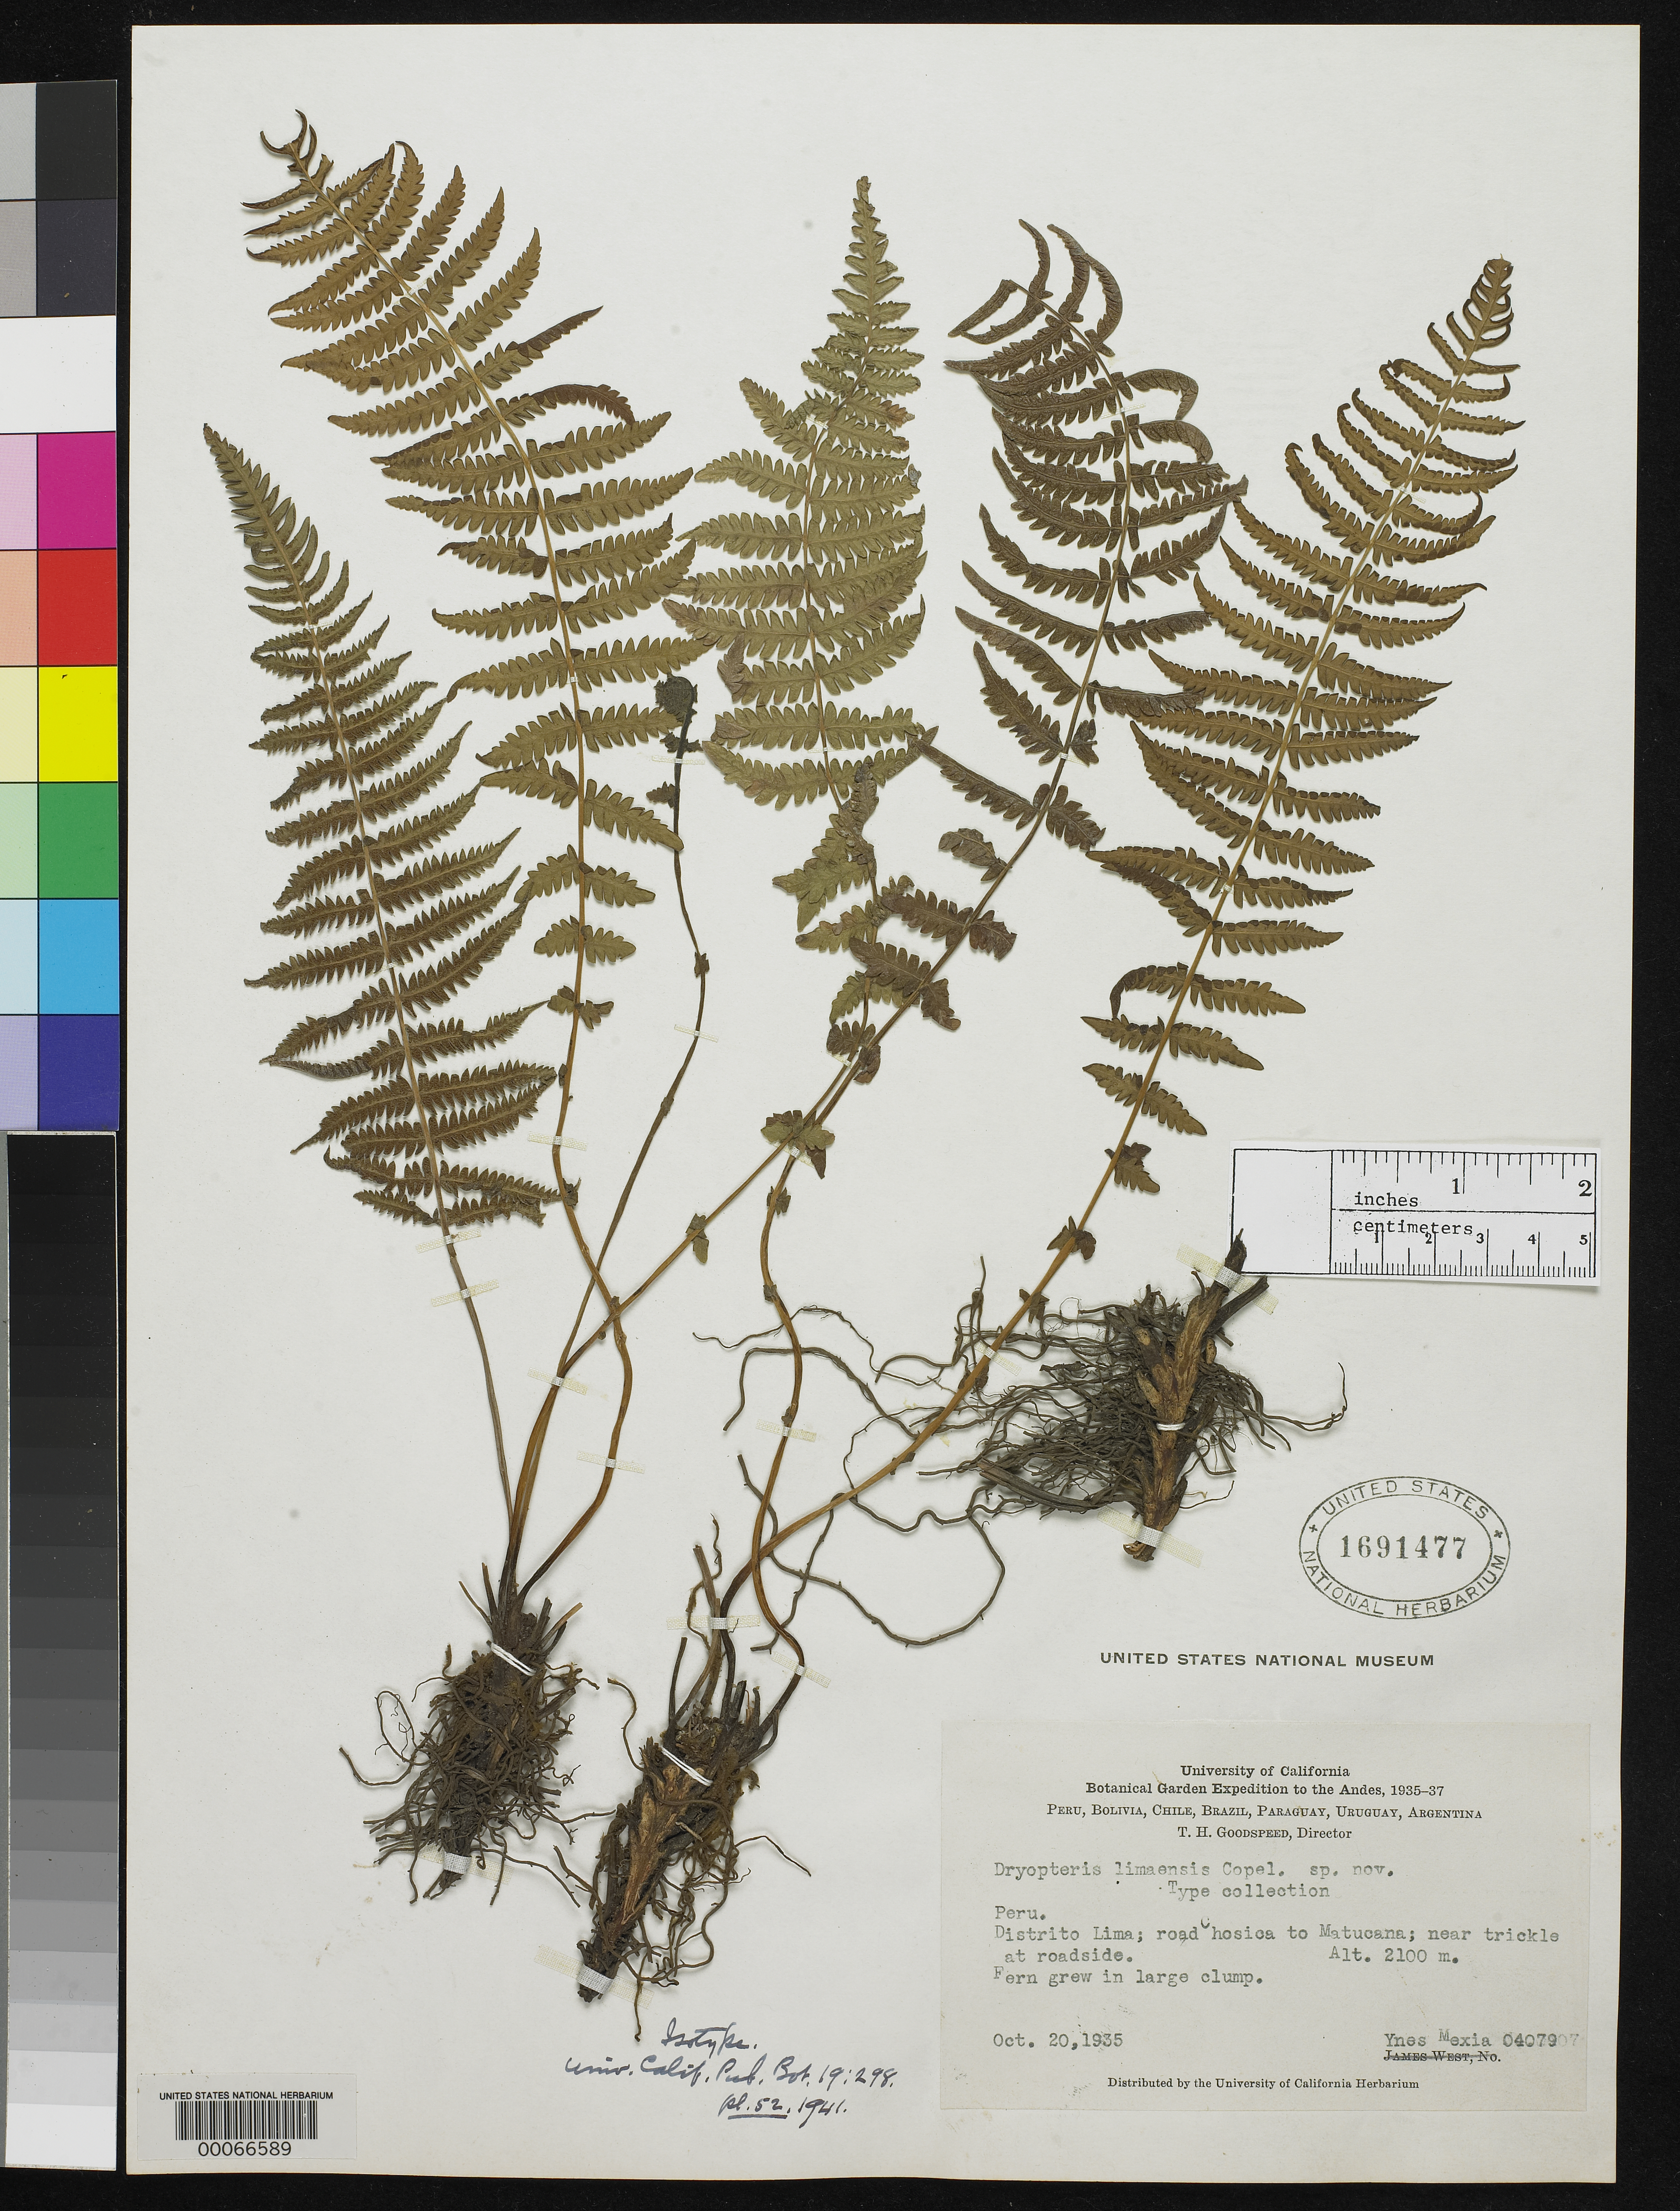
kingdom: Plantae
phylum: Tracheophyta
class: Polypodiopsida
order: Polypodiales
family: Dryopteridaceae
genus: Dryopteris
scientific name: Dryopteris limaensis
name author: Copel.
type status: Type Collection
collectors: Y. Mexia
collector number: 04079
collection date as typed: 20 Oct 1935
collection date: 1935-10-20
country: Peru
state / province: Lima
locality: Road Hosica to Matucana.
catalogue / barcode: US 1691477